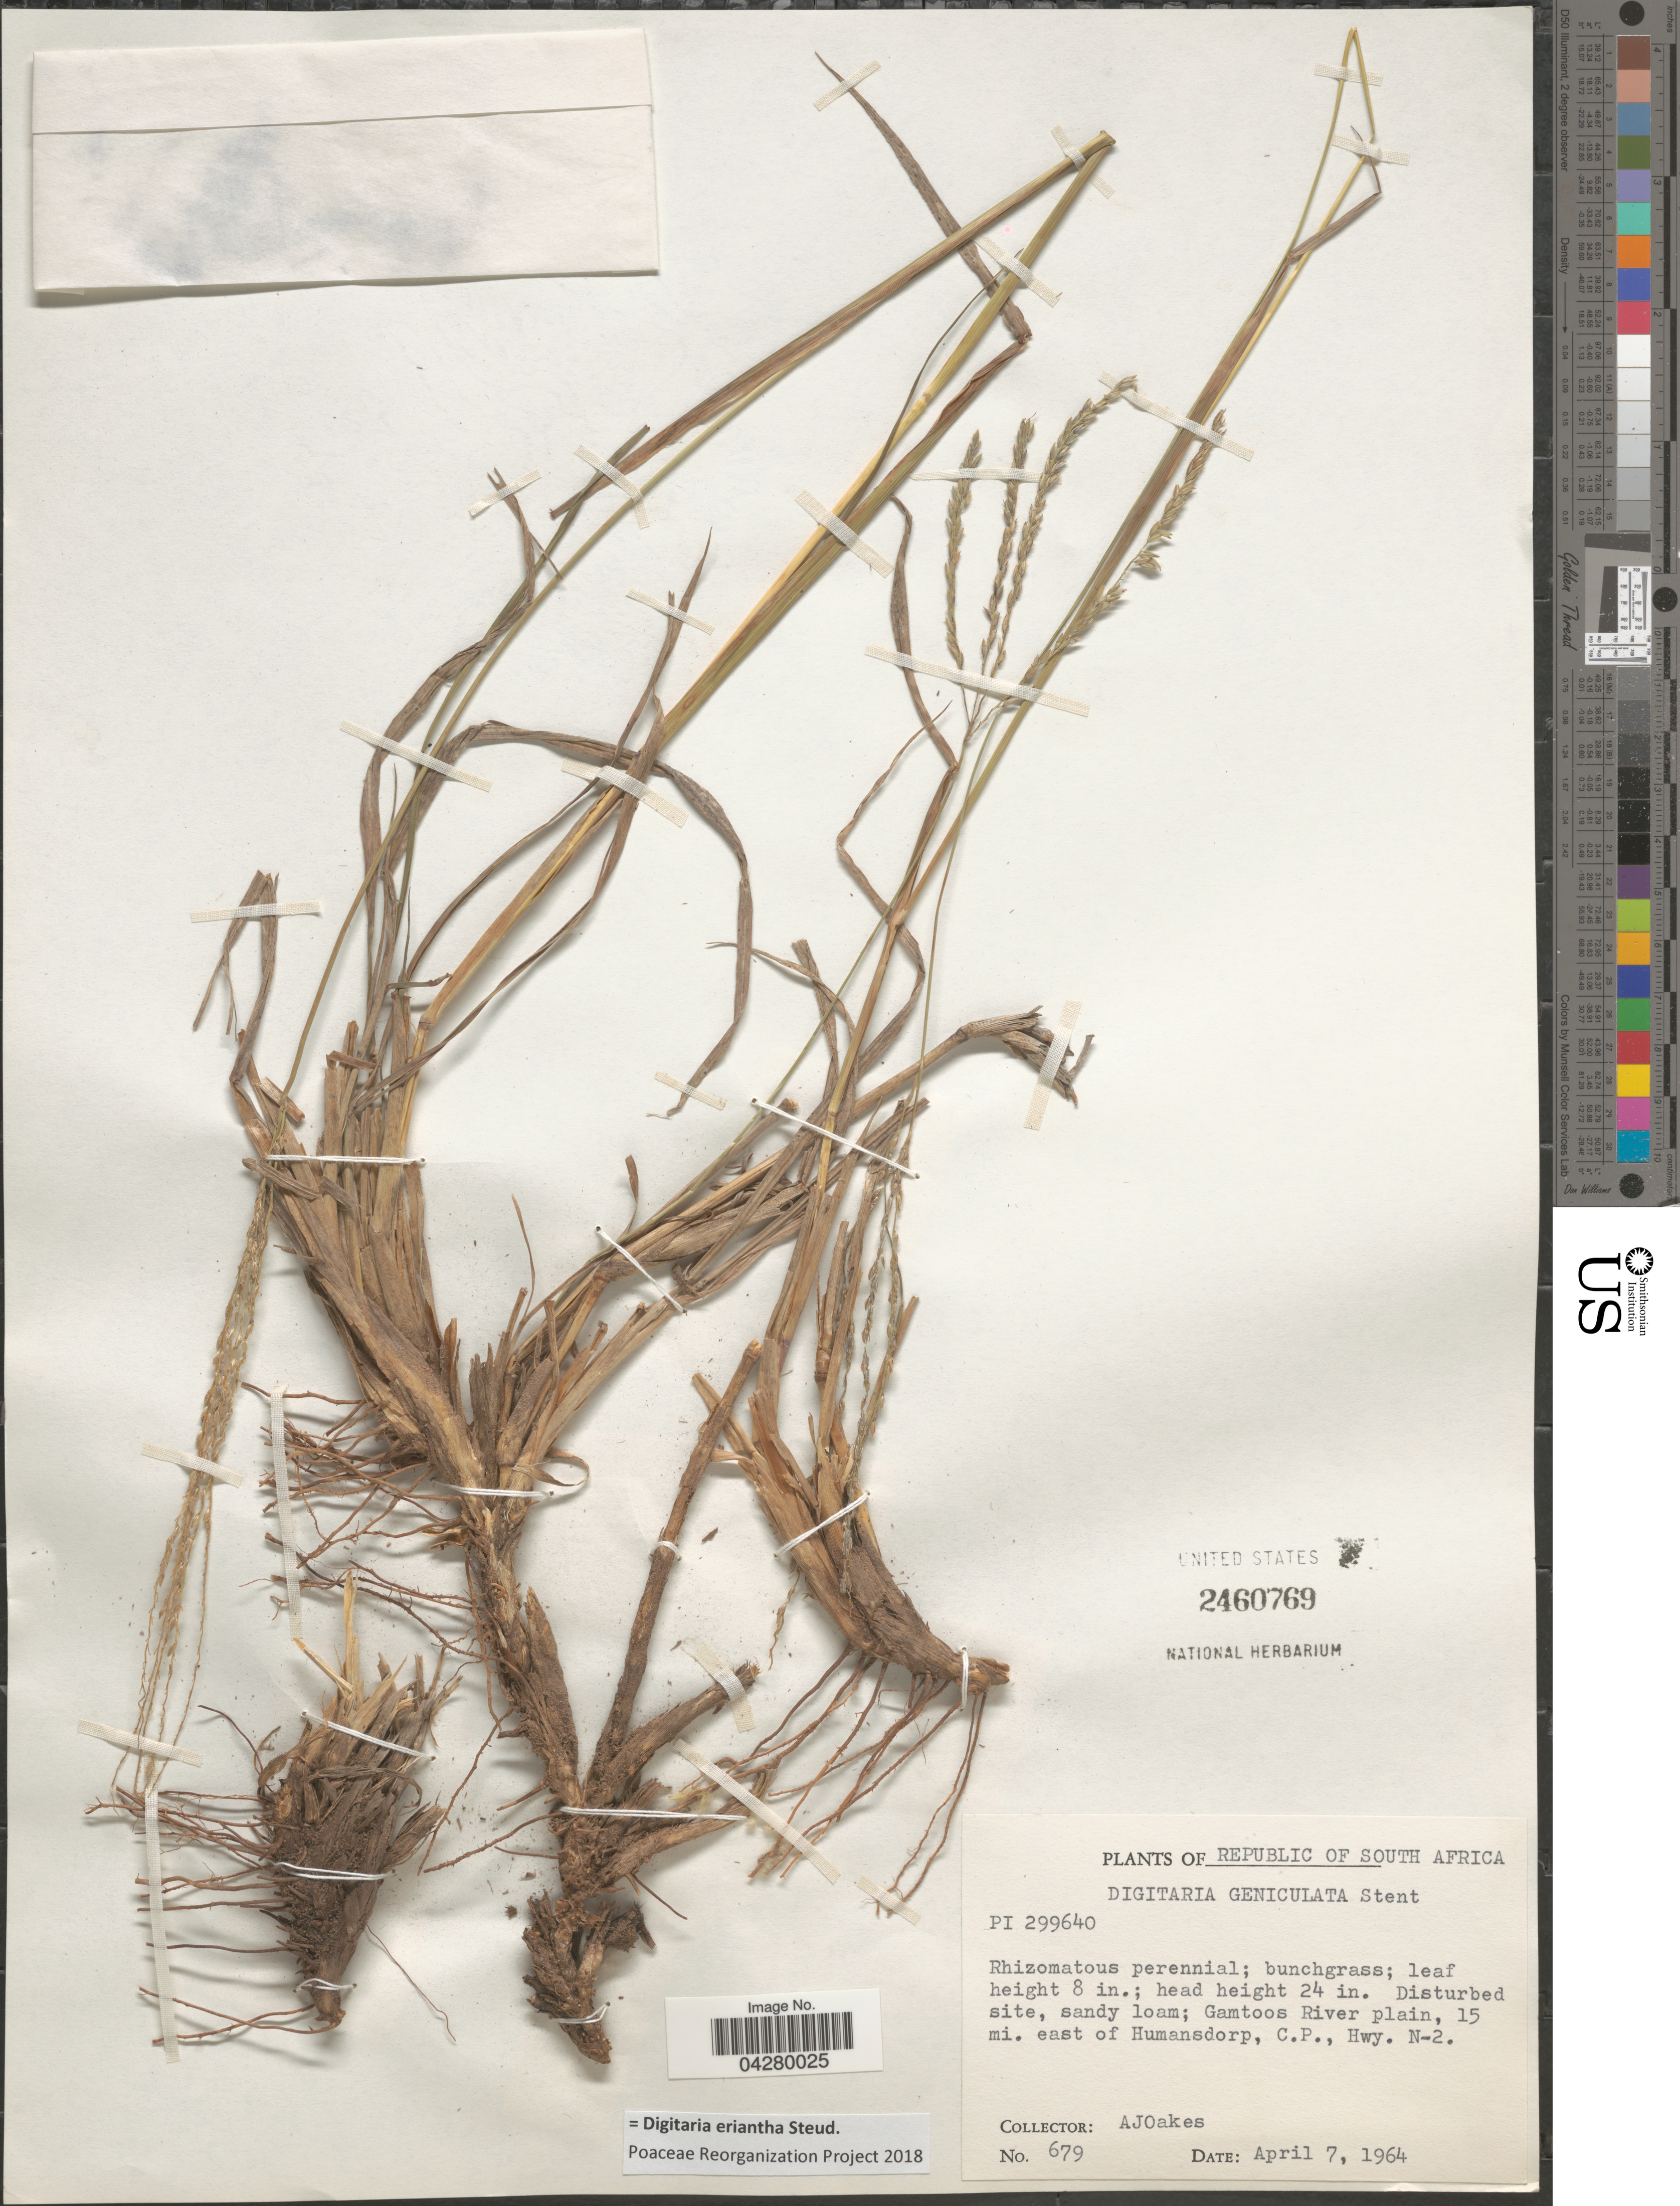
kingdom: Plantae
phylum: Tracheophyta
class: Liliopsida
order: Poales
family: Poaceae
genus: Digitaria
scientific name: Digitaria eriantha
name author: Steud.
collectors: A. Oakes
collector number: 679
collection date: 1964-04-07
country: South Africa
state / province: Eastern Cape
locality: Republic of South Africa. Gamtoos River plain, 15 mi. east of Humansdorp, C.P., Hwy. N-2.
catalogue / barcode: US 2460769